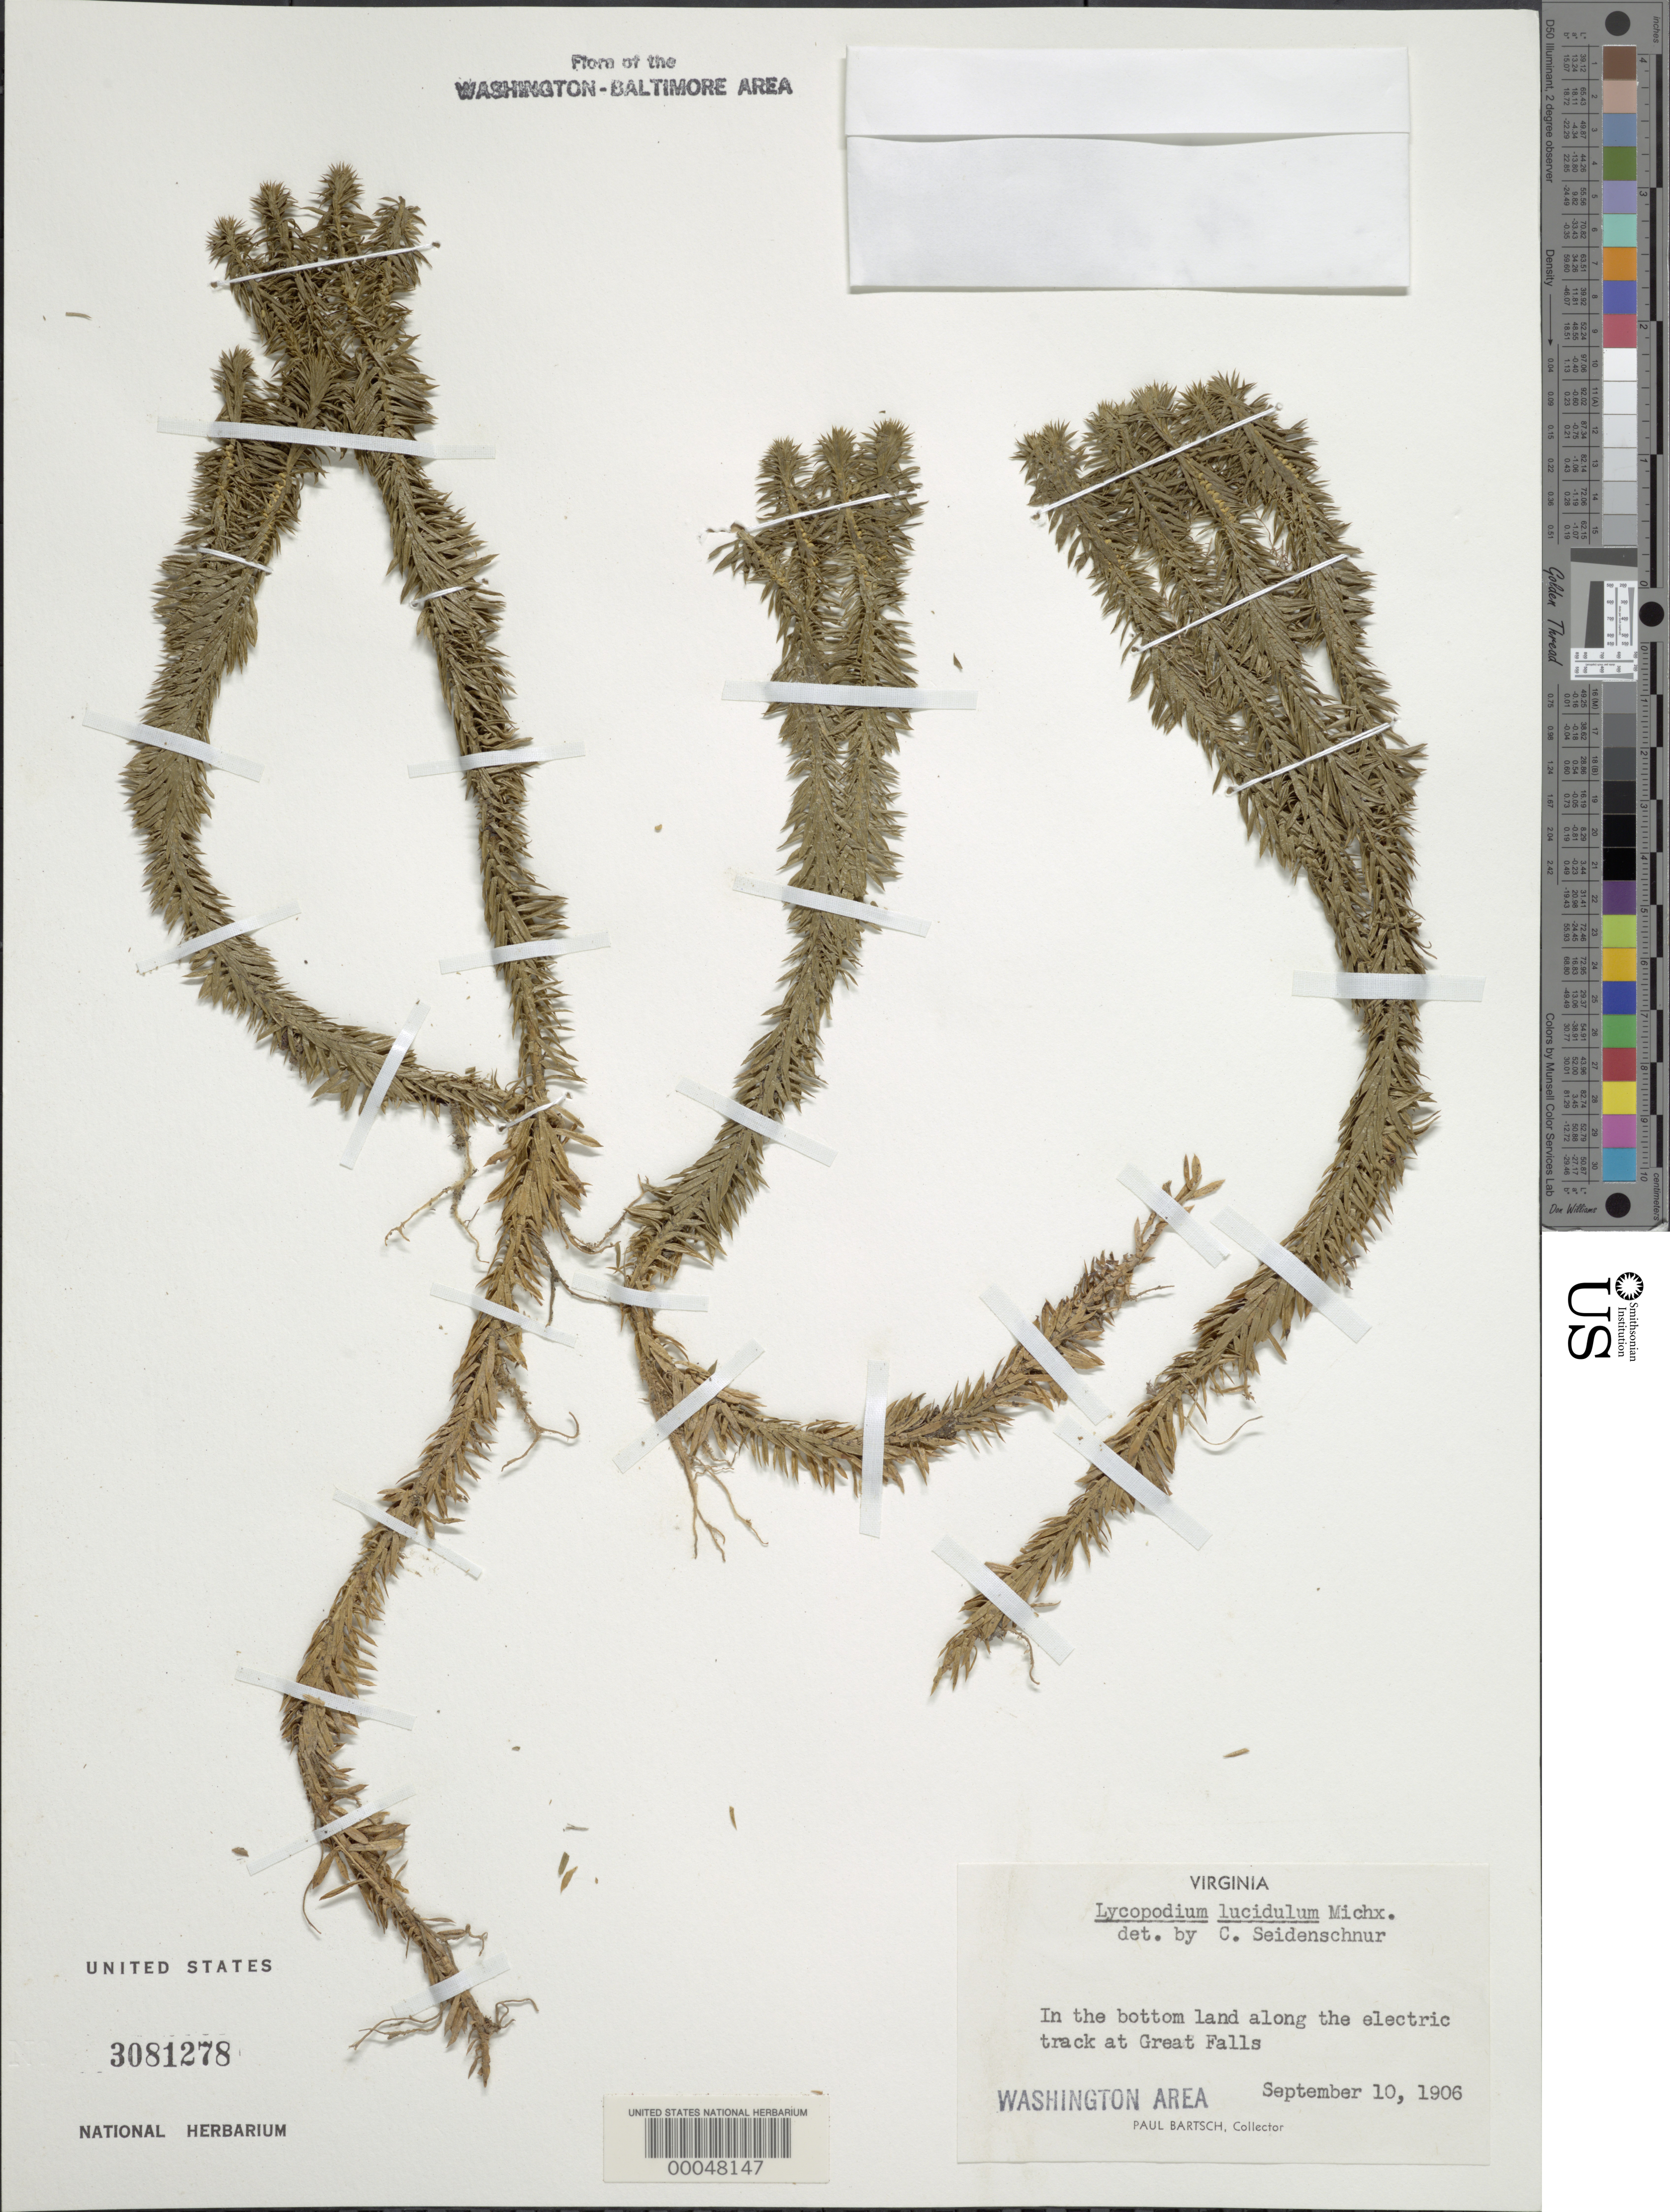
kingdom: Plantae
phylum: Tracheophyta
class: Lycopodiopsida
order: Lycopodiales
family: Lycopodiaceae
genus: Huperzia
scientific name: Huperzia lucidula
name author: (Michx.) Trevis.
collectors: P. Bartsch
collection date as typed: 10 Sep 1906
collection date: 1906-09-10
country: United States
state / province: Virginia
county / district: Fairfax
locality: Great Falls, along Electric Track C. and O. Canal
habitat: In bottom land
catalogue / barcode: US 3081278